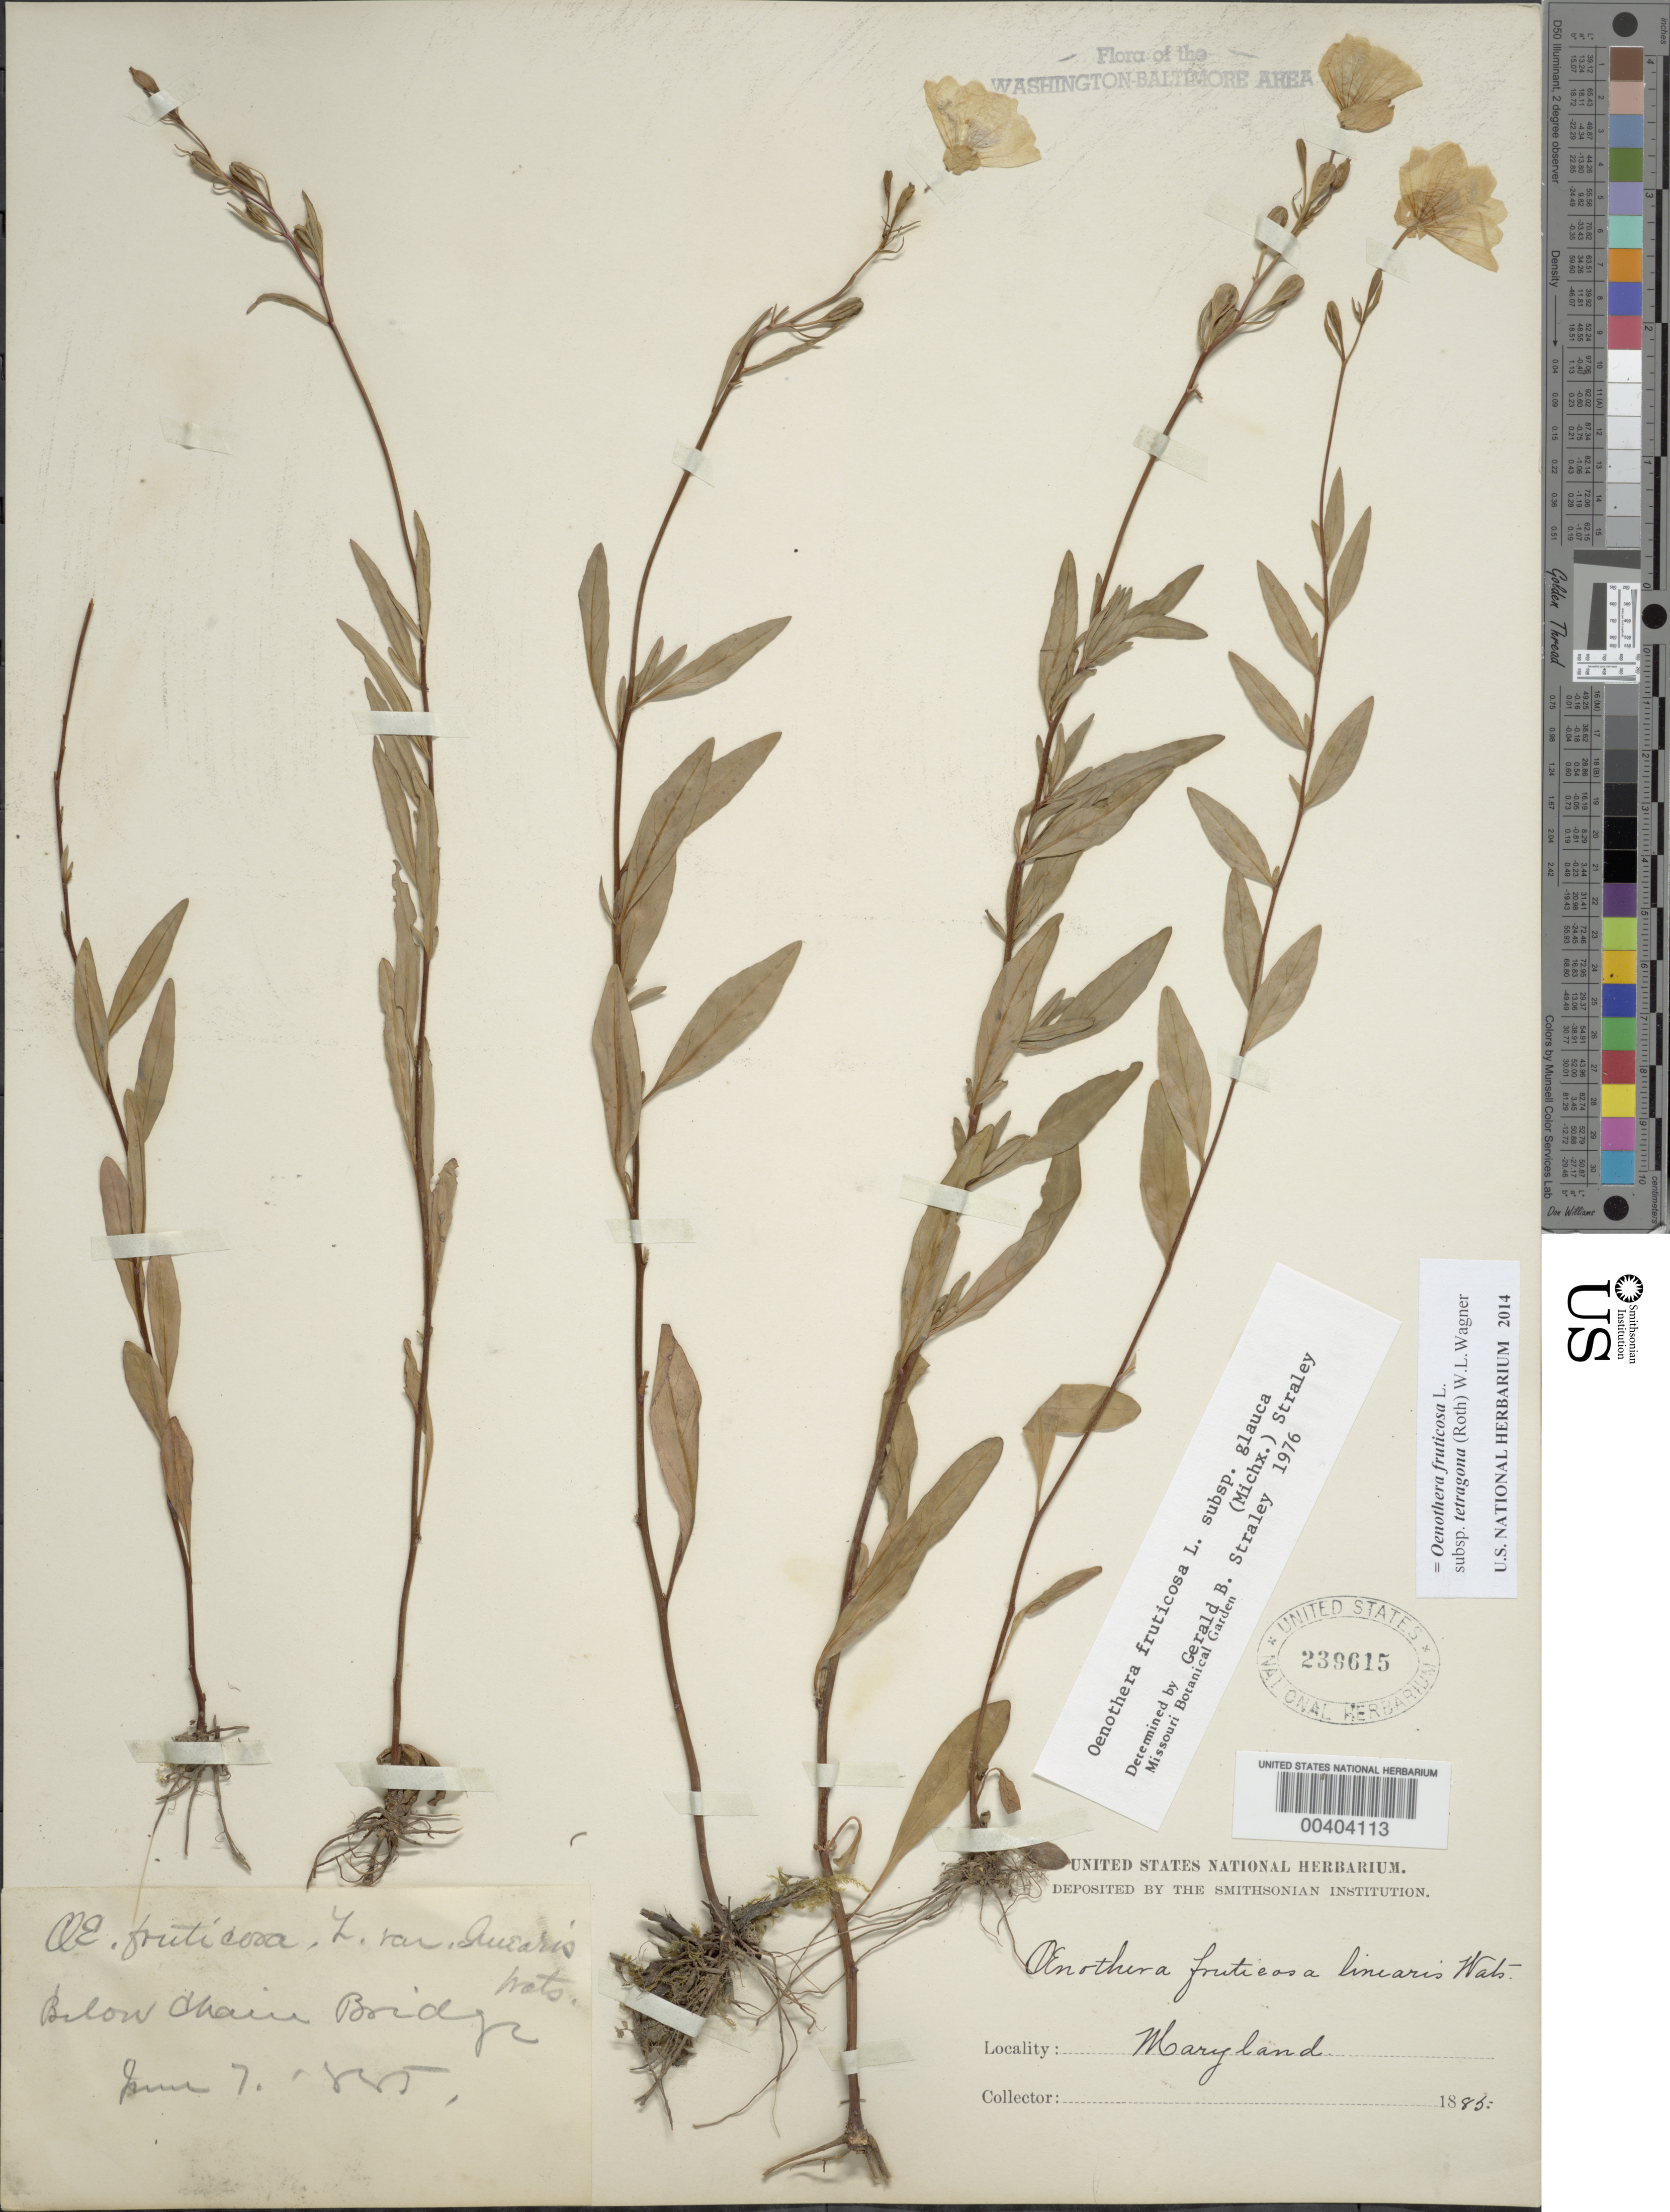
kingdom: Plantae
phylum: Tracheophyta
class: Magnoliopsida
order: Myrtales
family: Onagraceae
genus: Oenothera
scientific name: Oenothera fruticosa subsp. tetragona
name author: (Roth) W.L. Wagner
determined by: Wagner, W. L., (BOT), Smithsonian Institution - National Museum of Natural History (UNITED STATES)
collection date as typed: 07 Jun 1885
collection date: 1885-06-07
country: United States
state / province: Maryland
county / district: Montgomery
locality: Below Chain Bridge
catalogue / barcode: US 239615